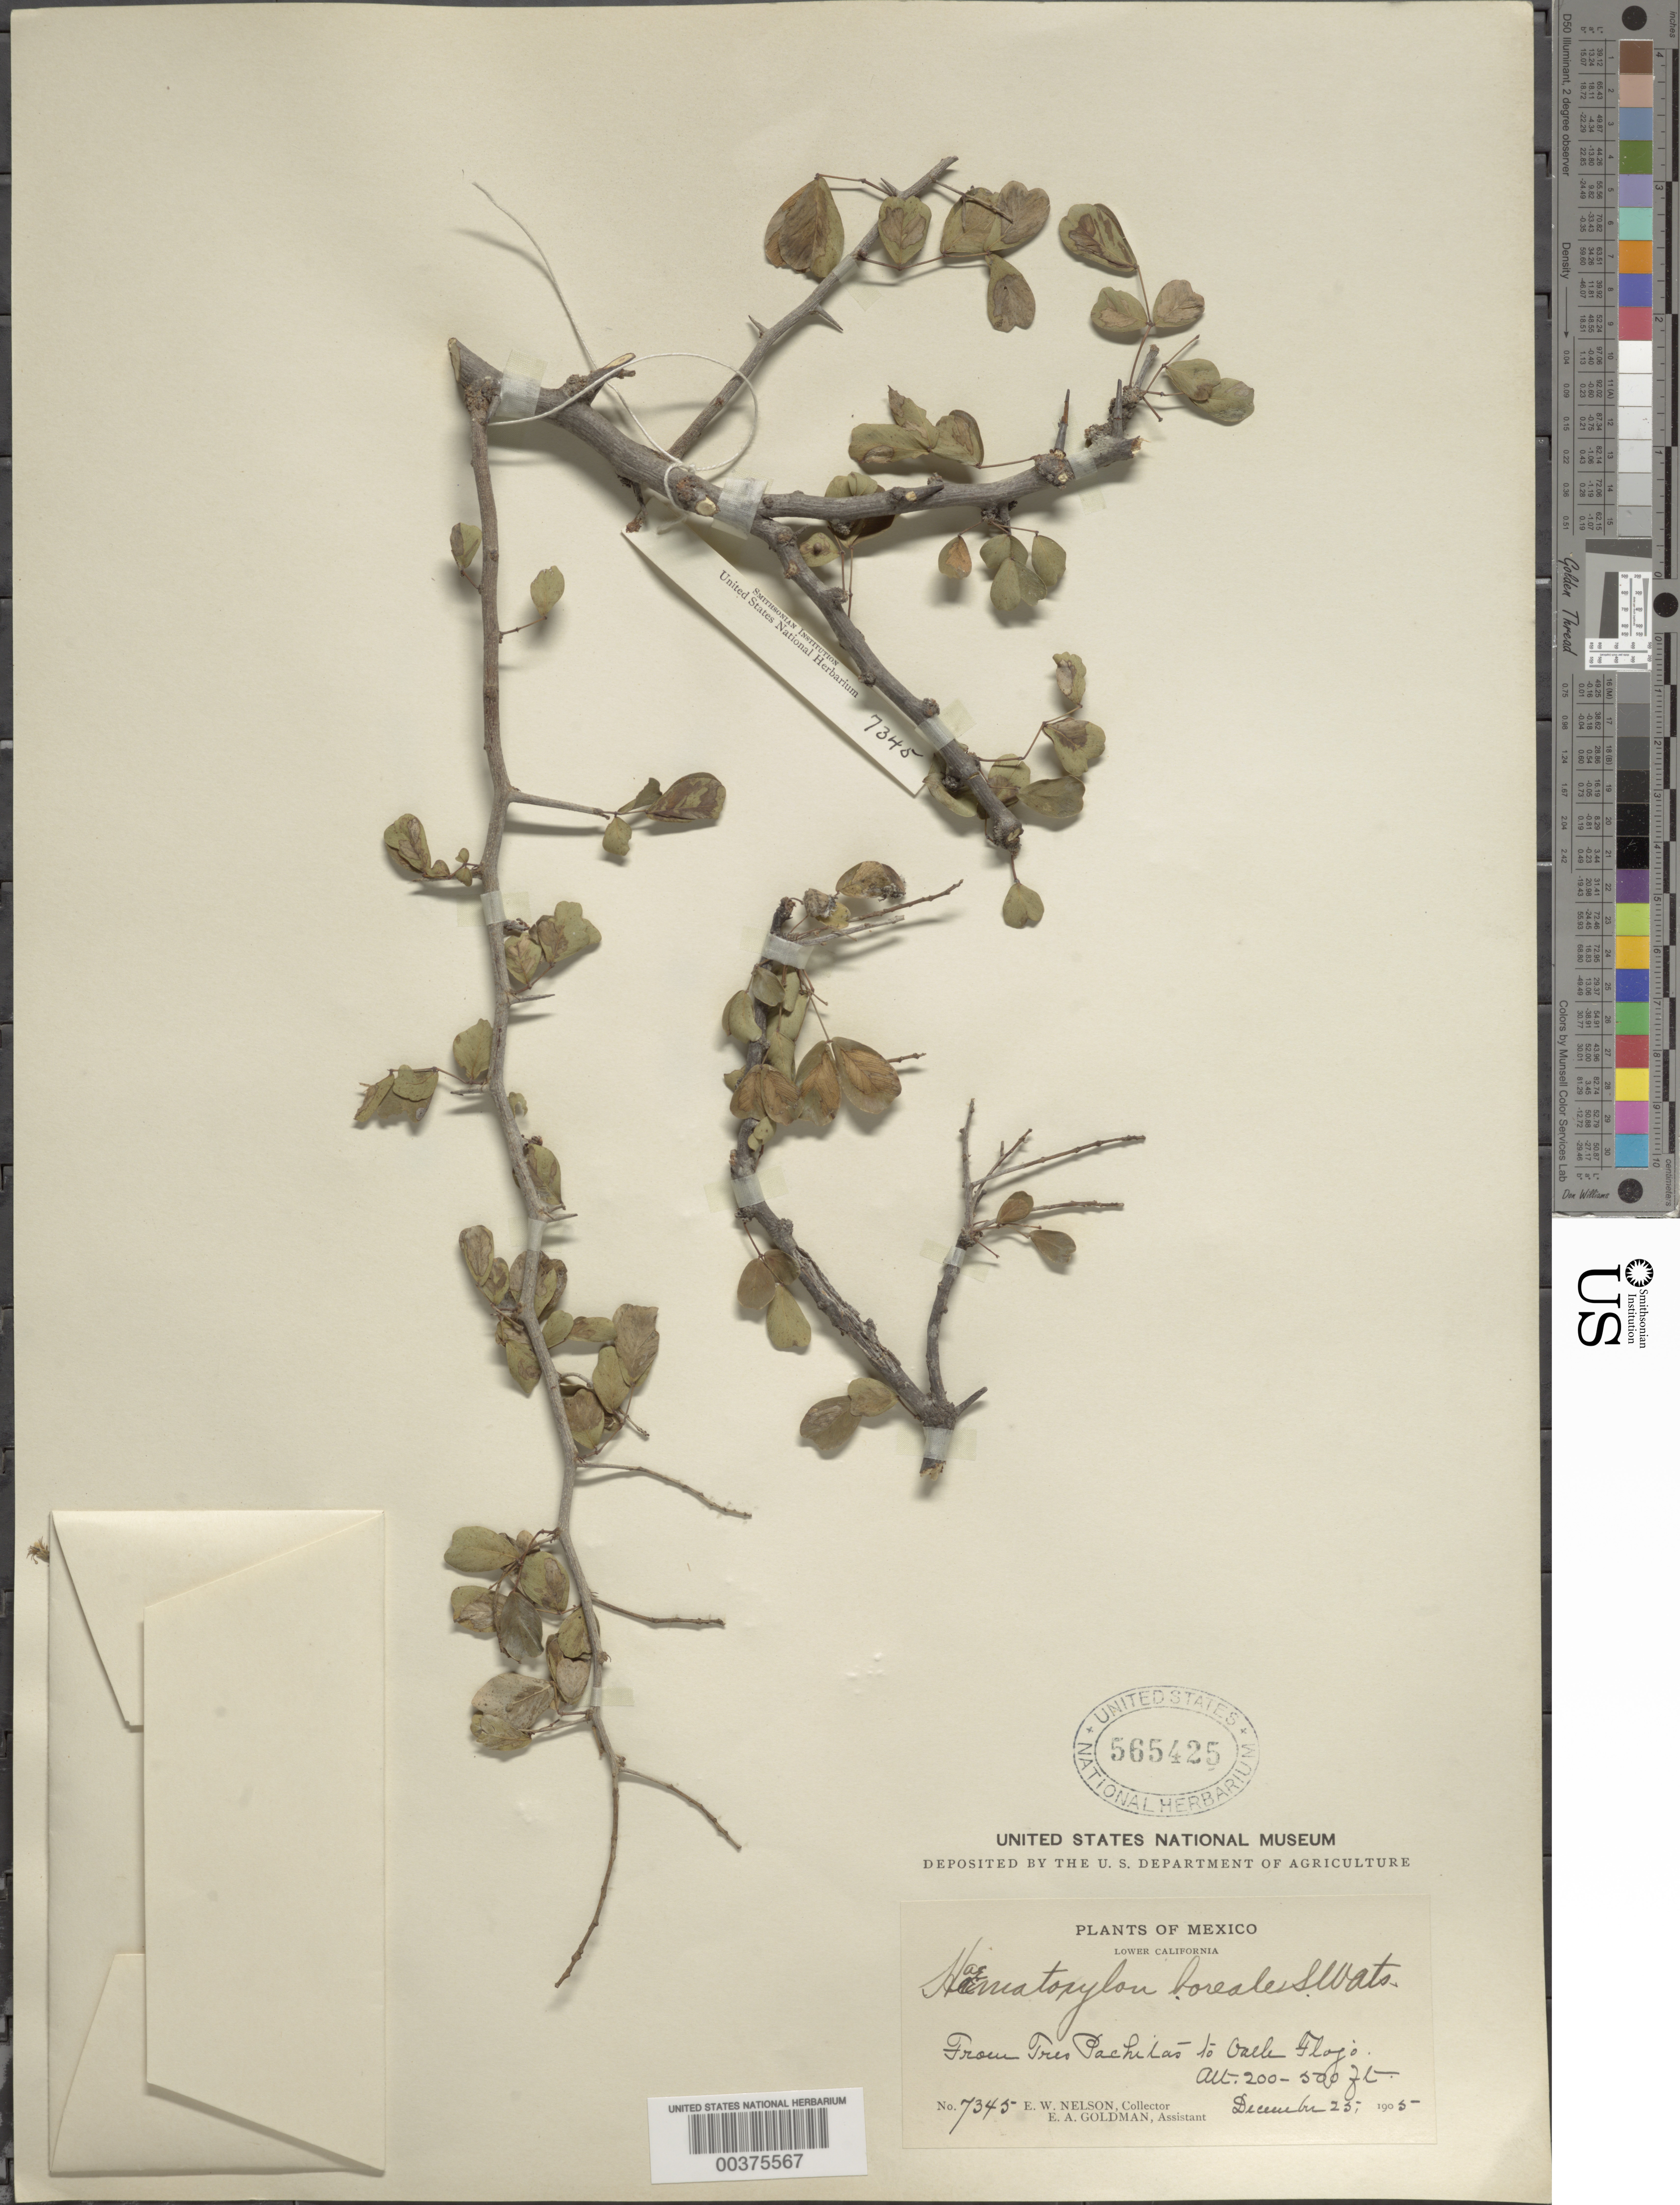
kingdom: Plantae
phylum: Tracheophyta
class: Magnoliopsida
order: Fabales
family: Fabaceae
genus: Haematoxylum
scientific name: Haematoxylum brasiletto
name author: H. Karst.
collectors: E. W. Nelson & E. A. Goldman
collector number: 7345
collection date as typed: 25 Dec 1905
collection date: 1905-12-25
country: Mexico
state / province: Baja California Sur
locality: From Tres Pachitas to Valle Flojo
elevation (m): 61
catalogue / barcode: US 565425